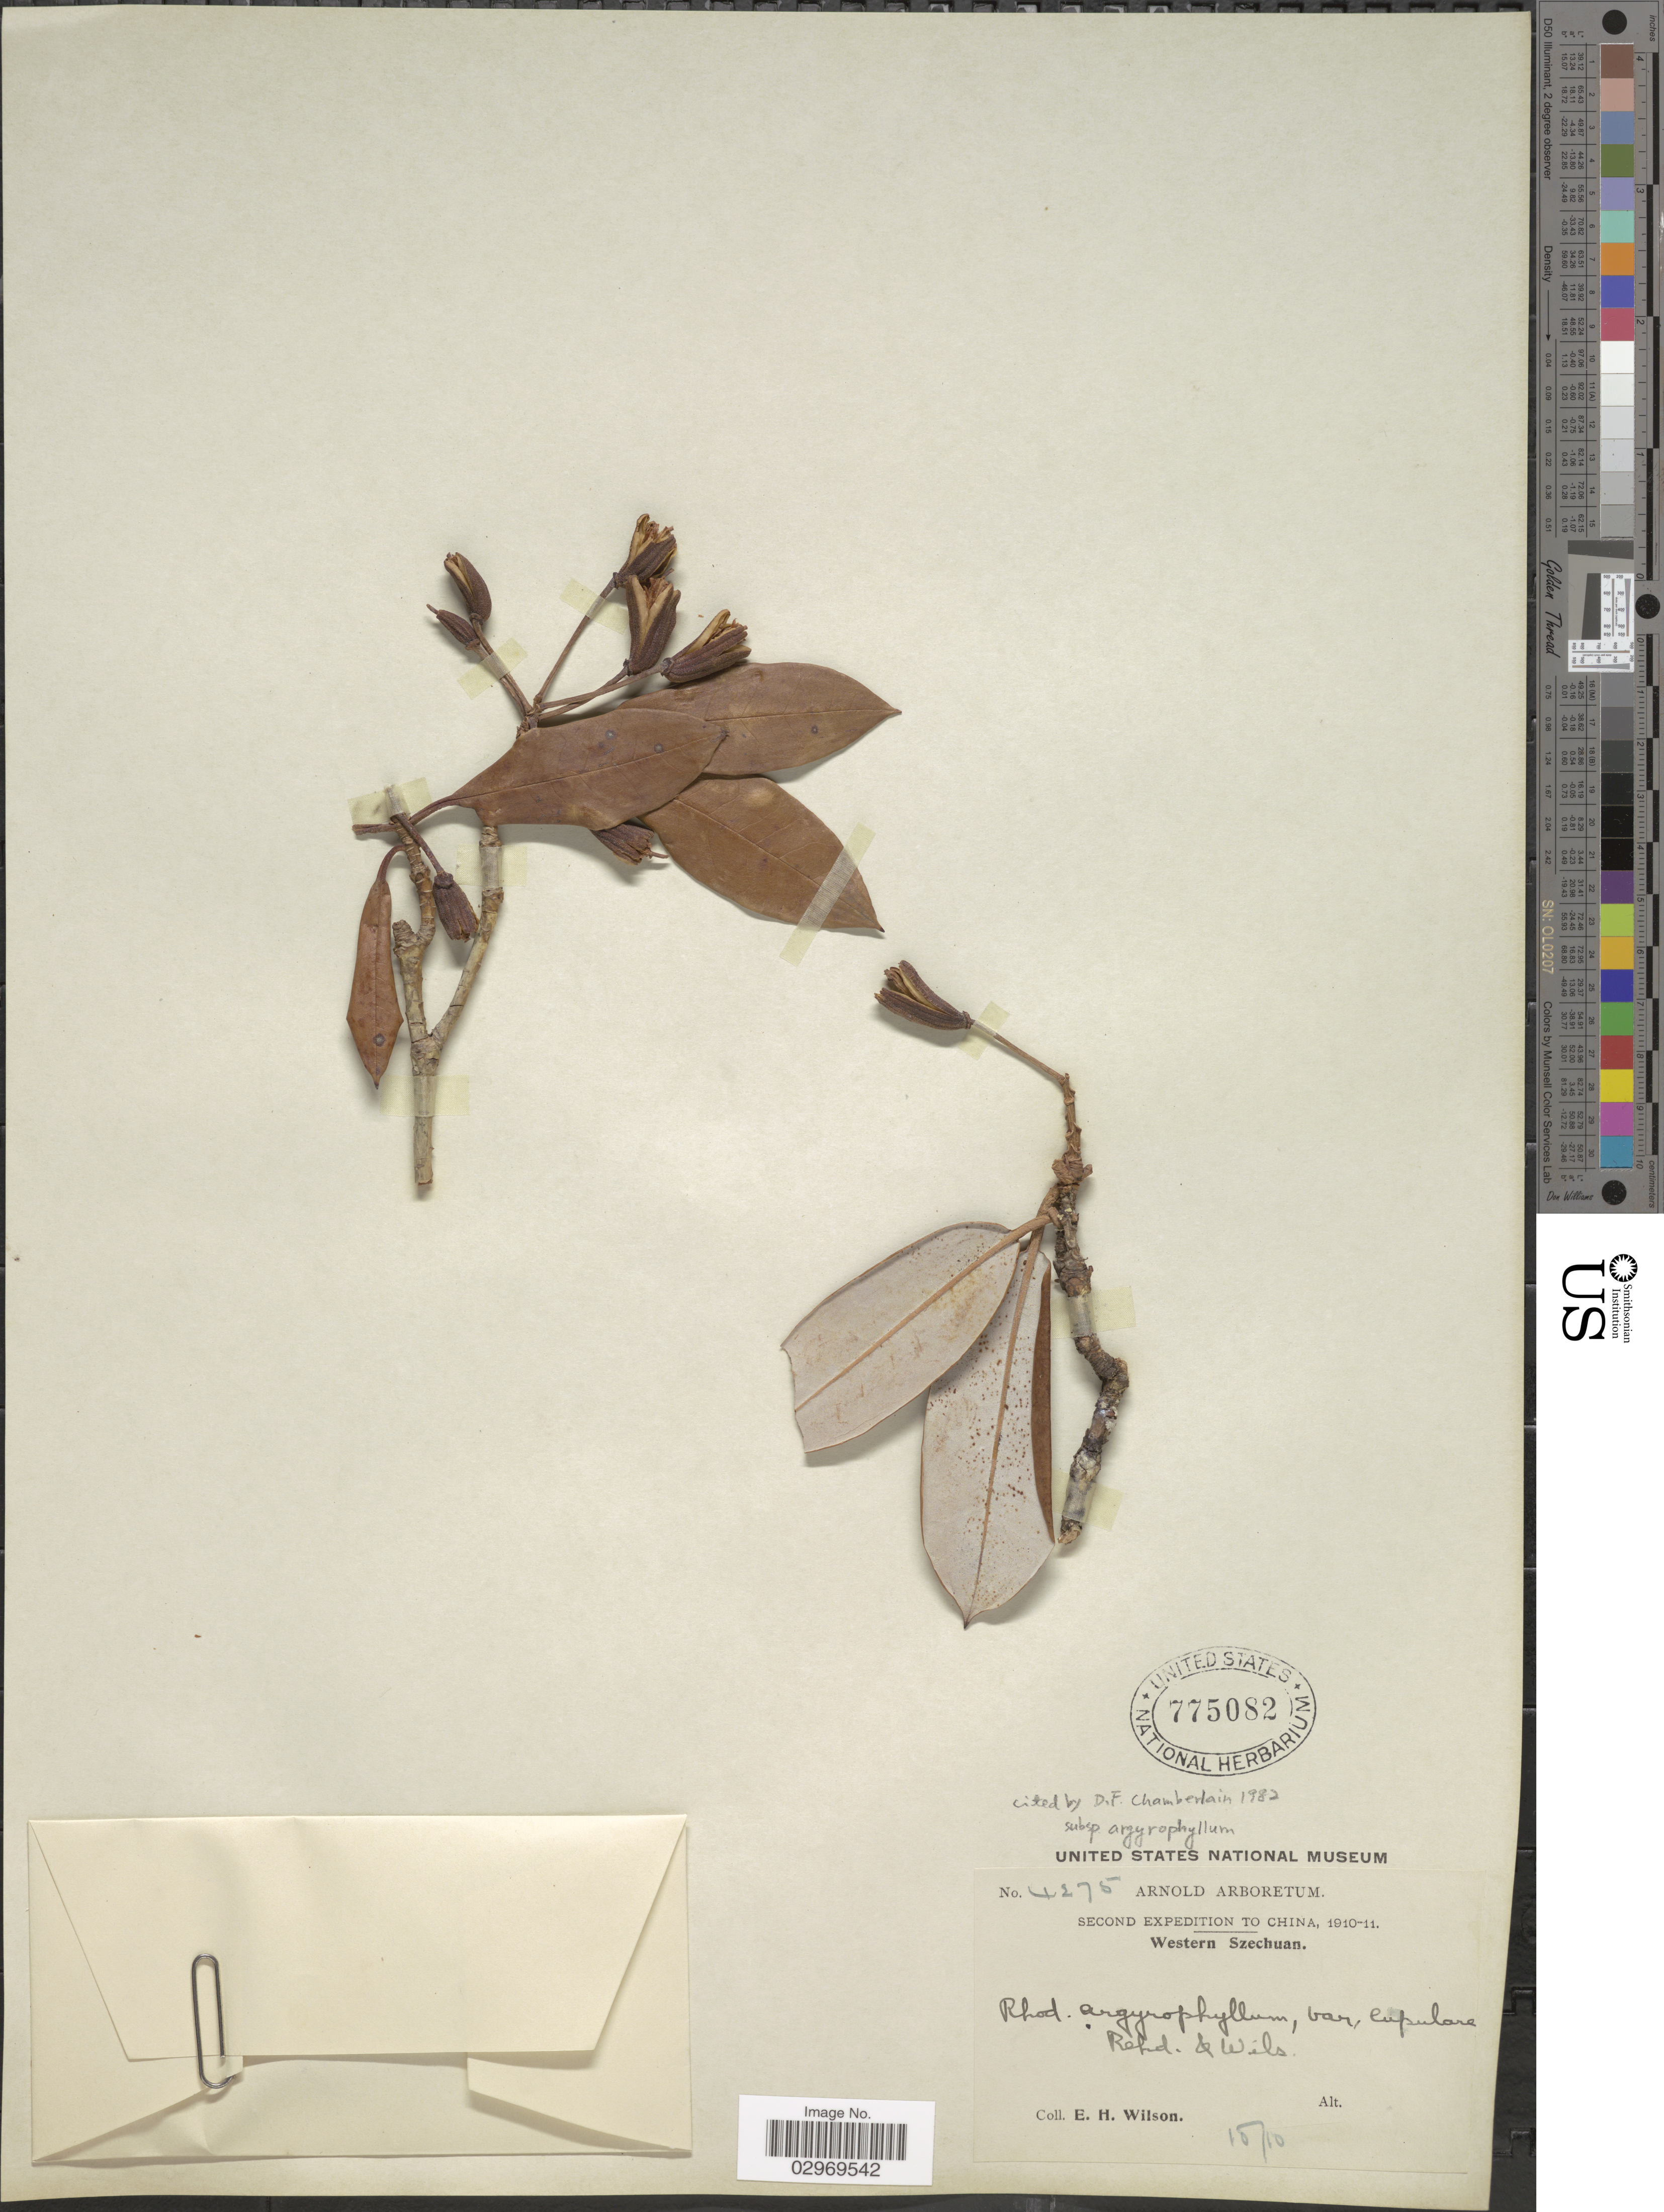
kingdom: Plantae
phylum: Tracheophyta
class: Magnoliopsida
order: Ericales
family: Ericaceae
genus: Rhododendron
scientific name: Rhododendron argyrophyllum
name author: Franch.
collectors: E. Wilson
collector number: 4275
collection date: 1910-10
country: China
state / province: Sichuan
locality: Western Szechuan.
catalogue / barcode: US 775082